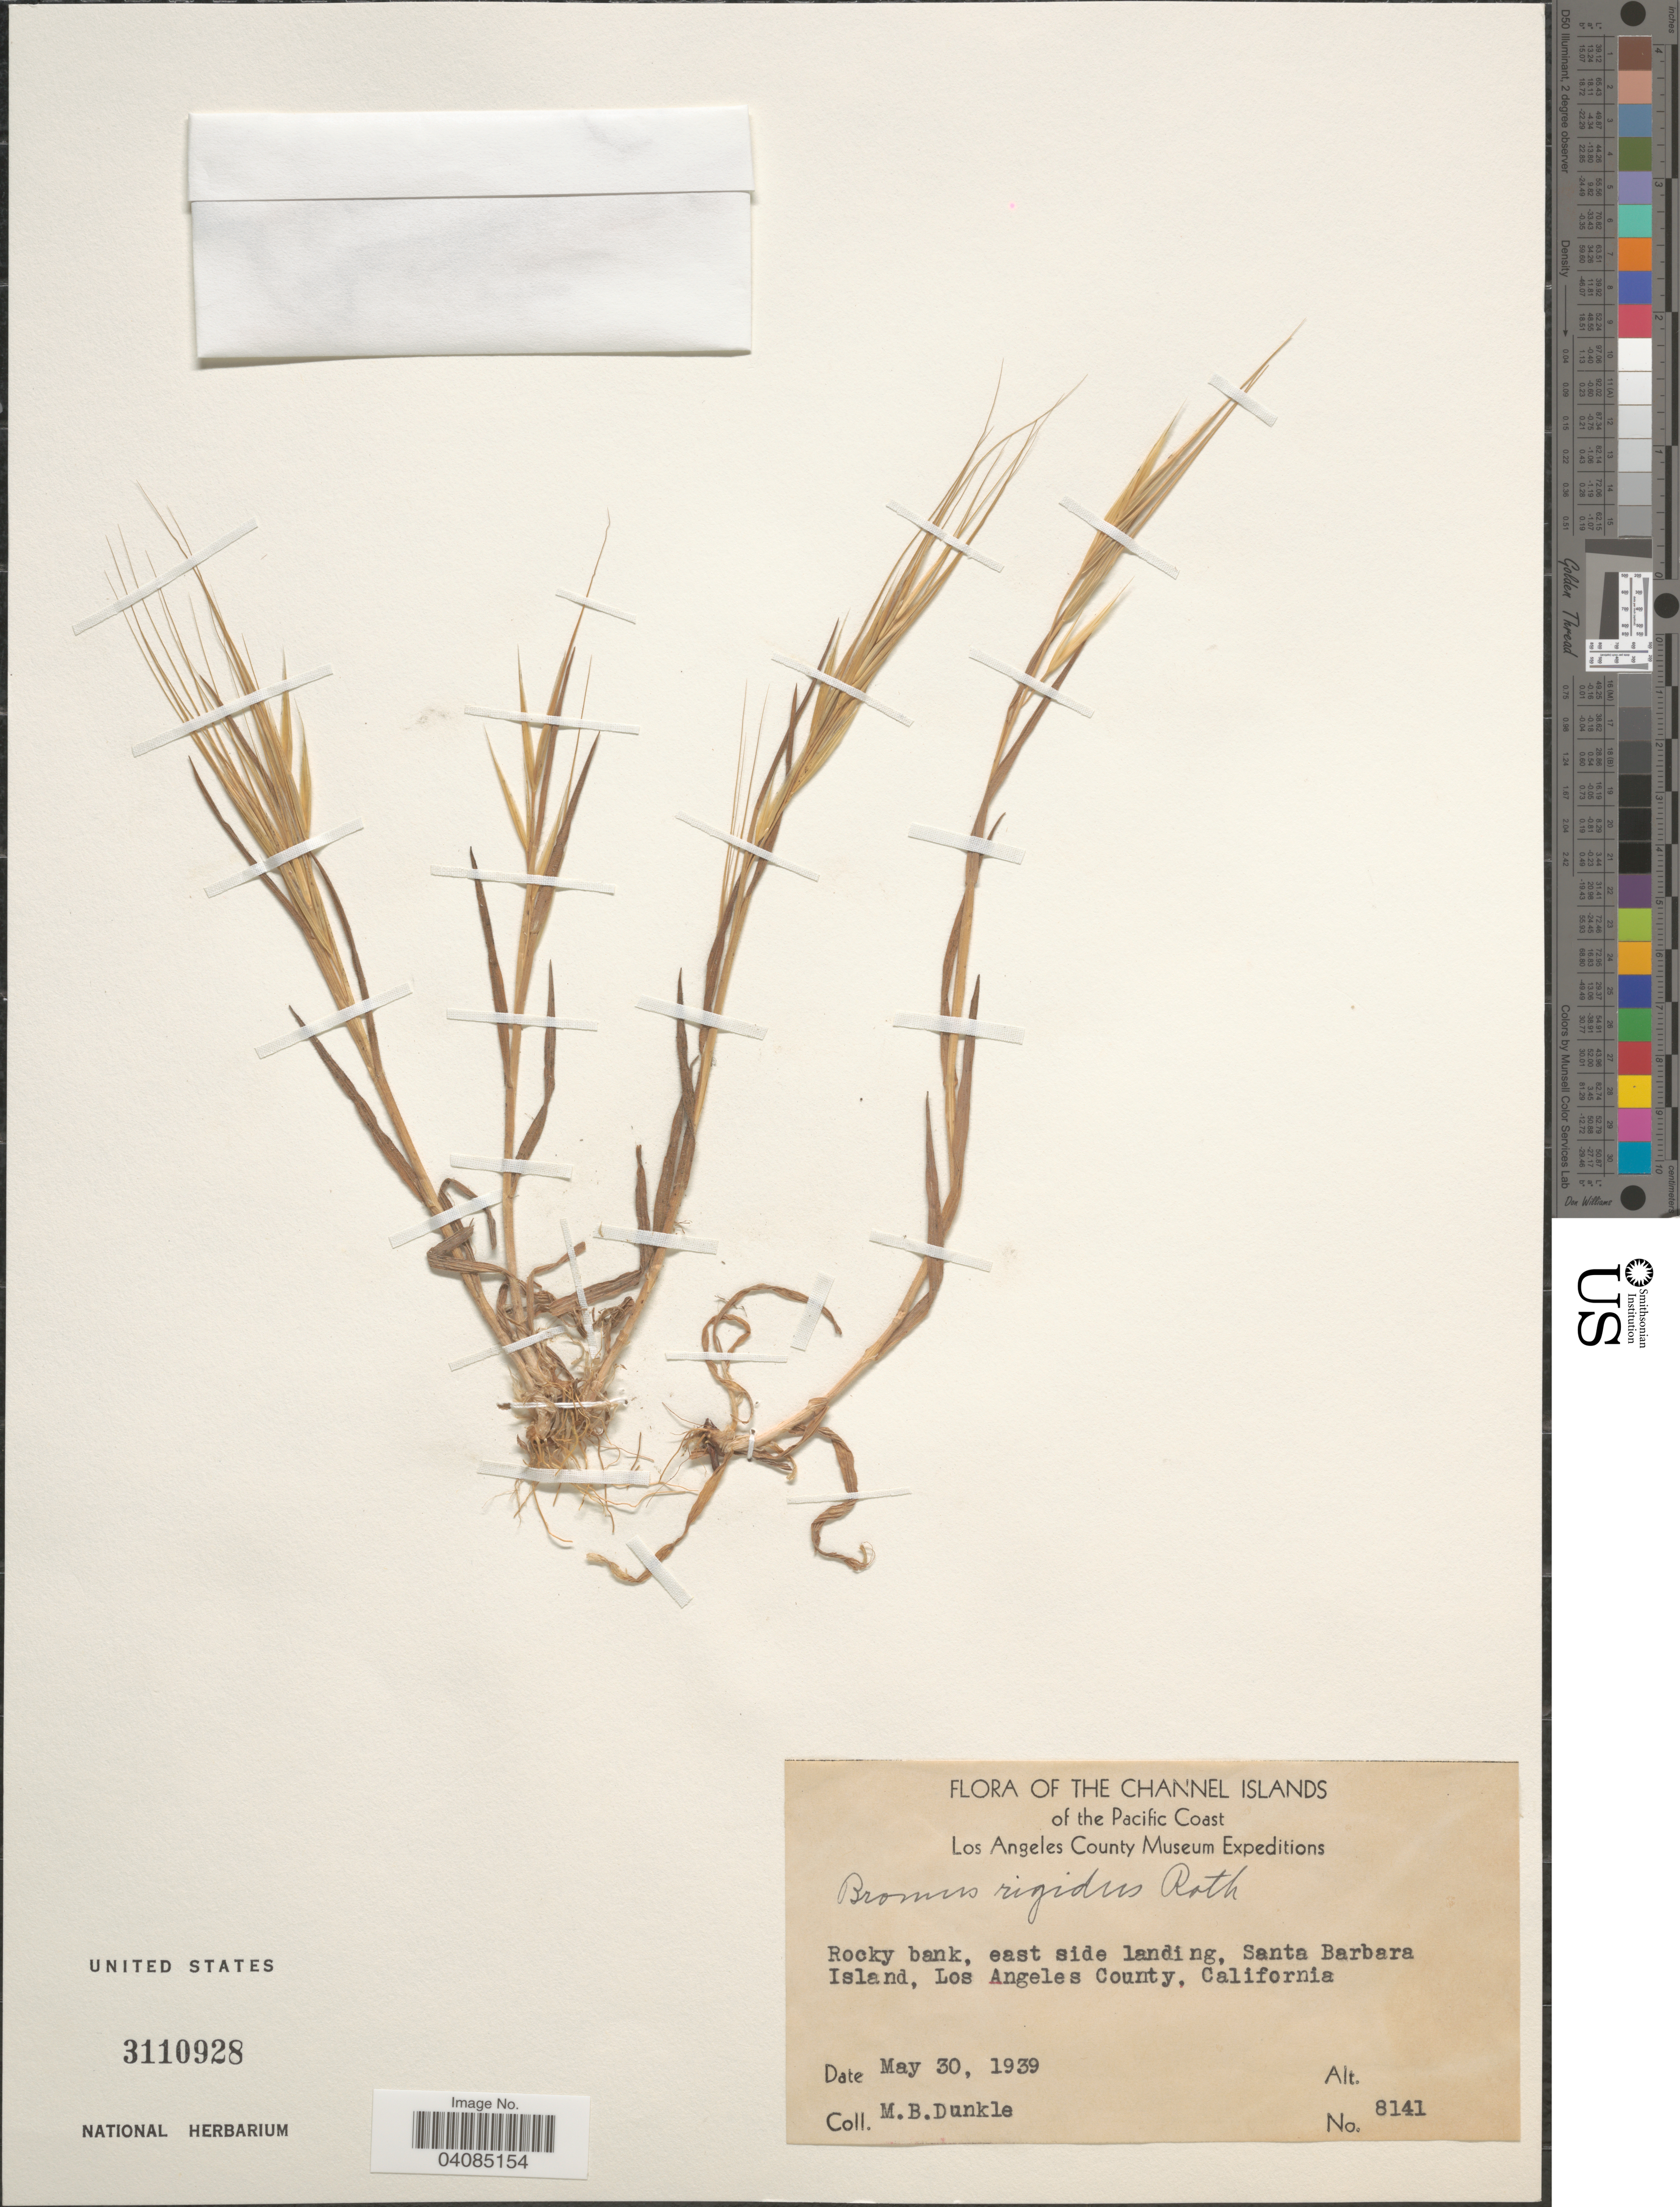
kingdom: Plantae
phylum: Tracheophyta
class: Liliopsida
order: Poales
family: Poaceae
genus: Bromus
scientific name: Bromus rigidus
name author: Roth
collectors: M. Dunkle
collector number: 8141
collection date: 1939-05-30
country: United States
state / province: California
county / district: Santa Barbara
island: Santa Barbara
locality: The Channel Islands of the Pacific Coast. Los Angeles County Museum Expeditions. Rocky bank, east side landing, Santa Barbara Island, Los Angeles County.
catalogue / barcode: US 3110928